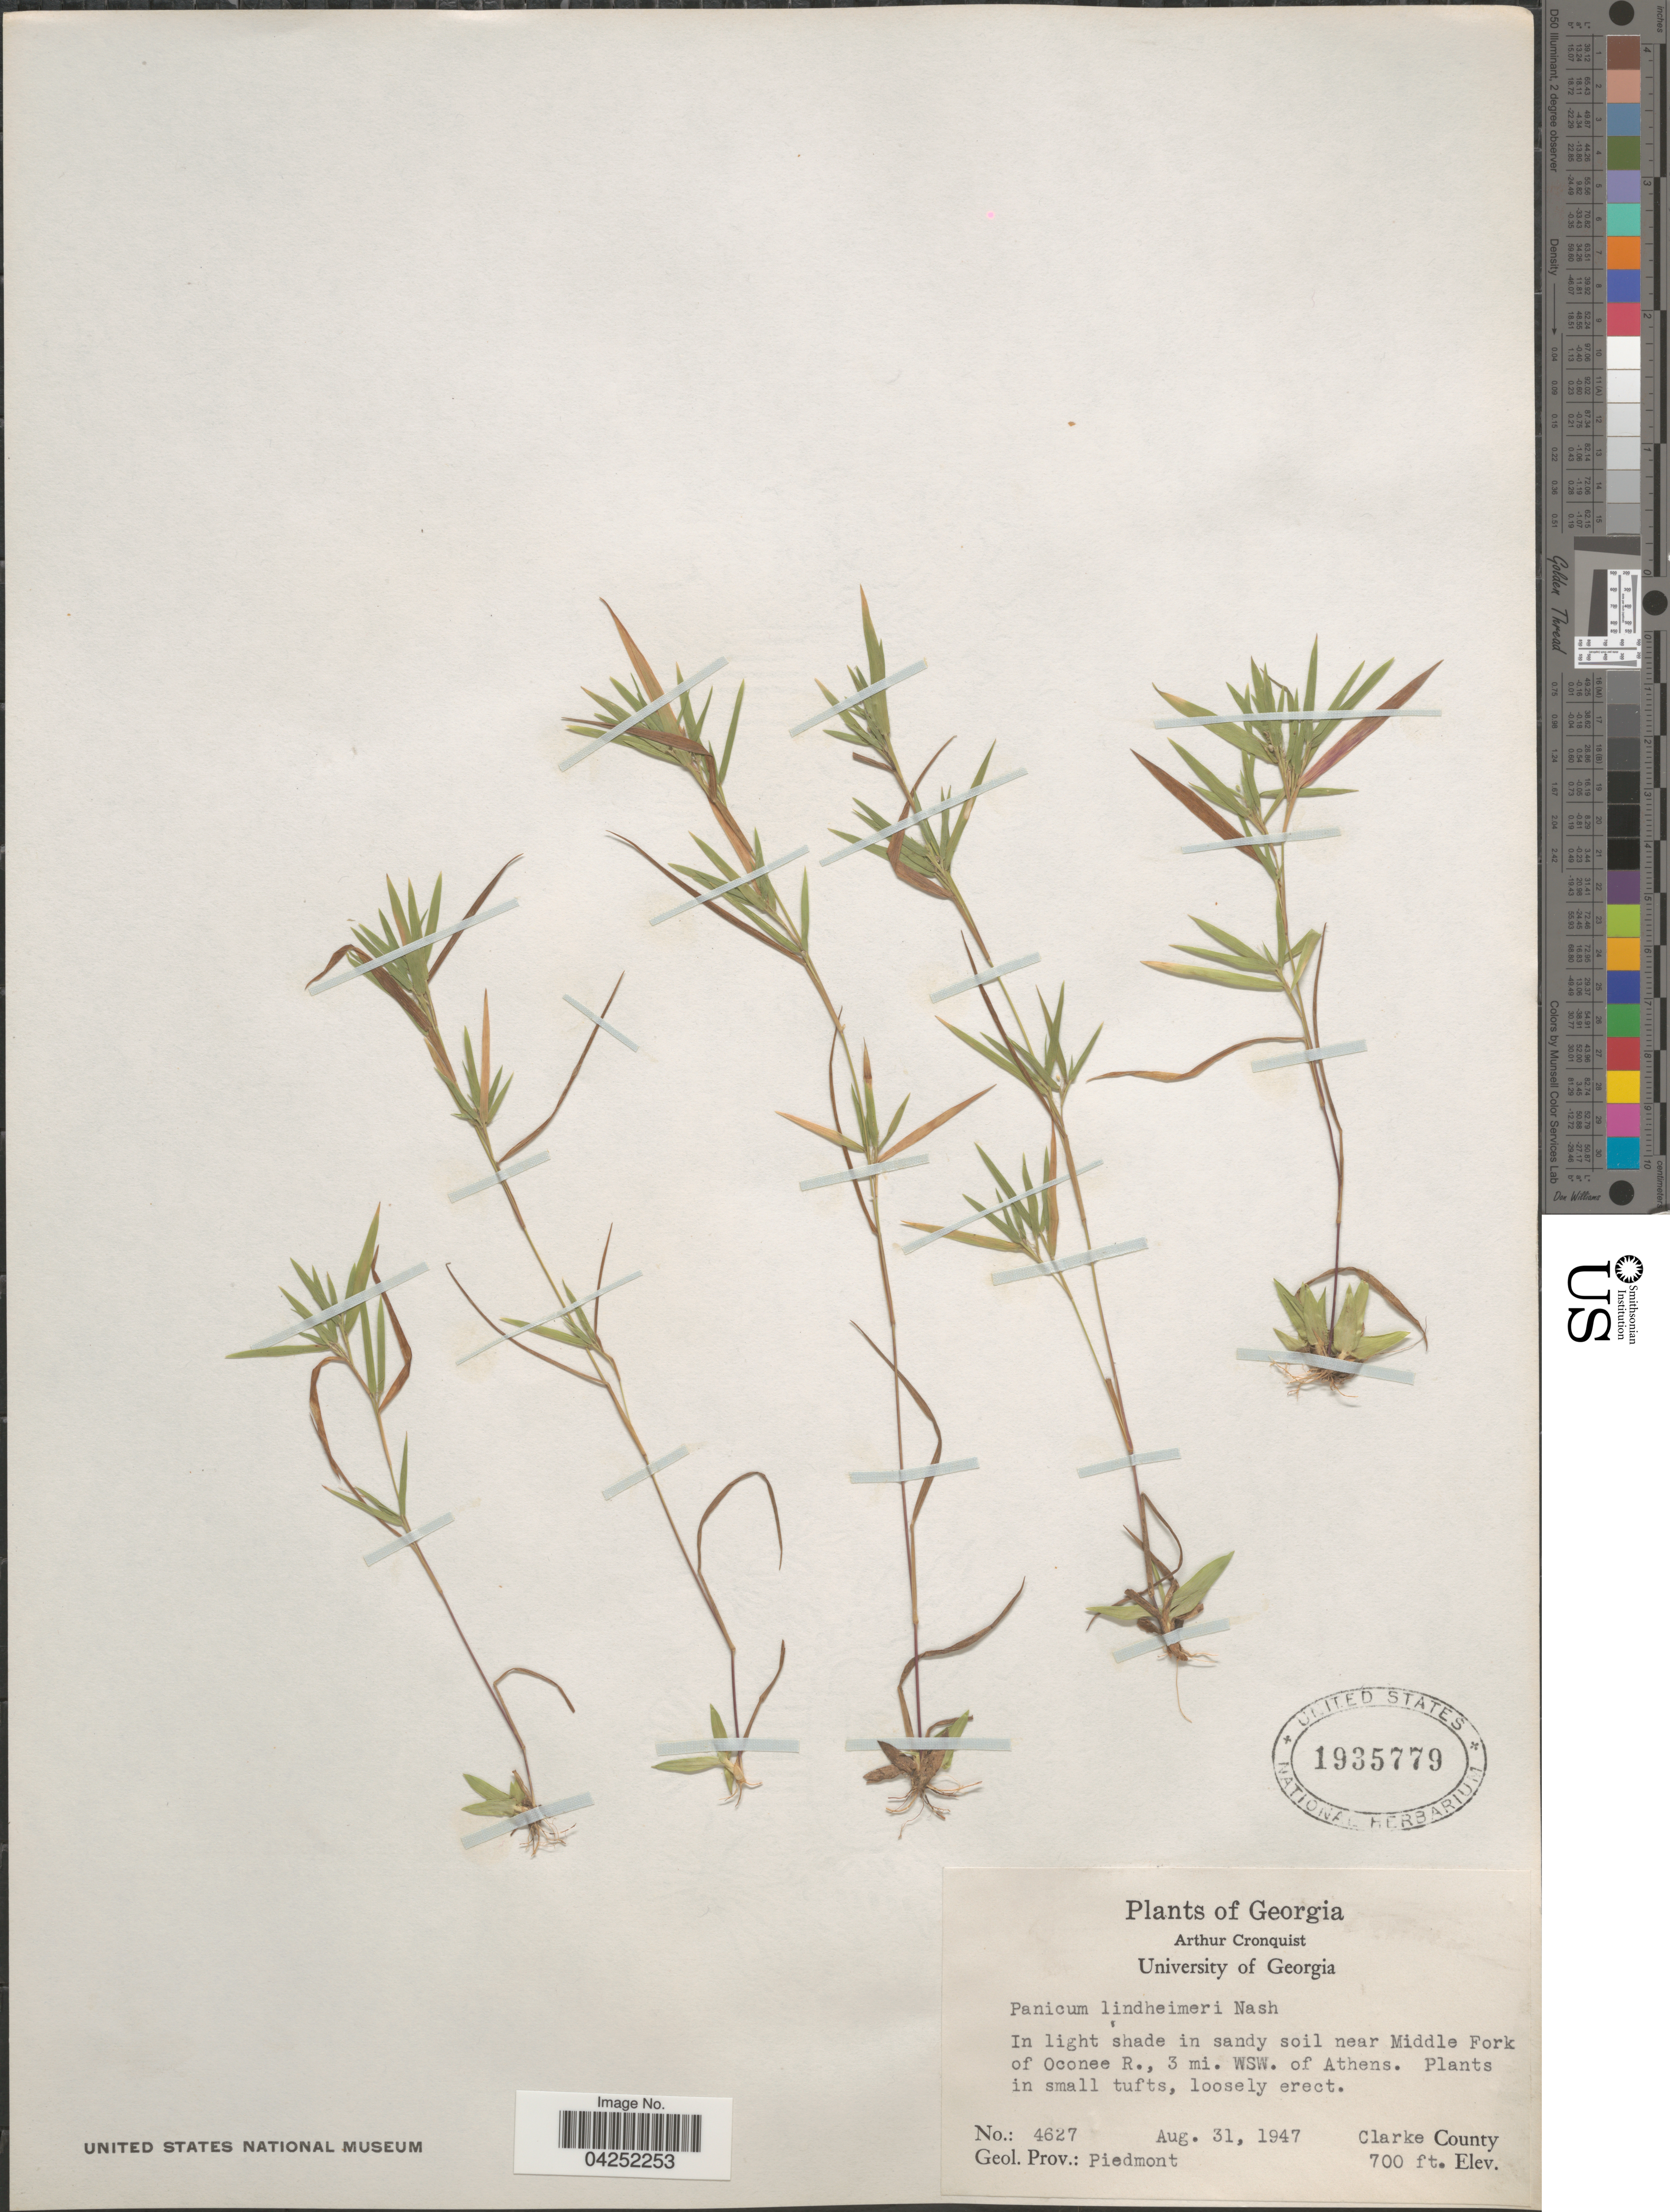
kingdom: Plantae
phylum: Tracheophyta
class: Liliopsida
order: Poales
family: Poaceae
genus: Dichanthelium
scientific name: Dichanthelium acuminatum var. lindheimeri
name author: (Nash) Gould & C.A. Clark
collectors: A. J. Cronquist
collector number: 4627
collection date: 1947-08-31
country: United States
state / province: Georgia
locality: In light shade in sandy soil near Middle Fork of Oconee R., 3 mi. WSW. of Athens. Plants in small tufts, loosely erect. Clarke County. Geol. Prov.: Piedmont.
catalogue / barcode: US 1935779